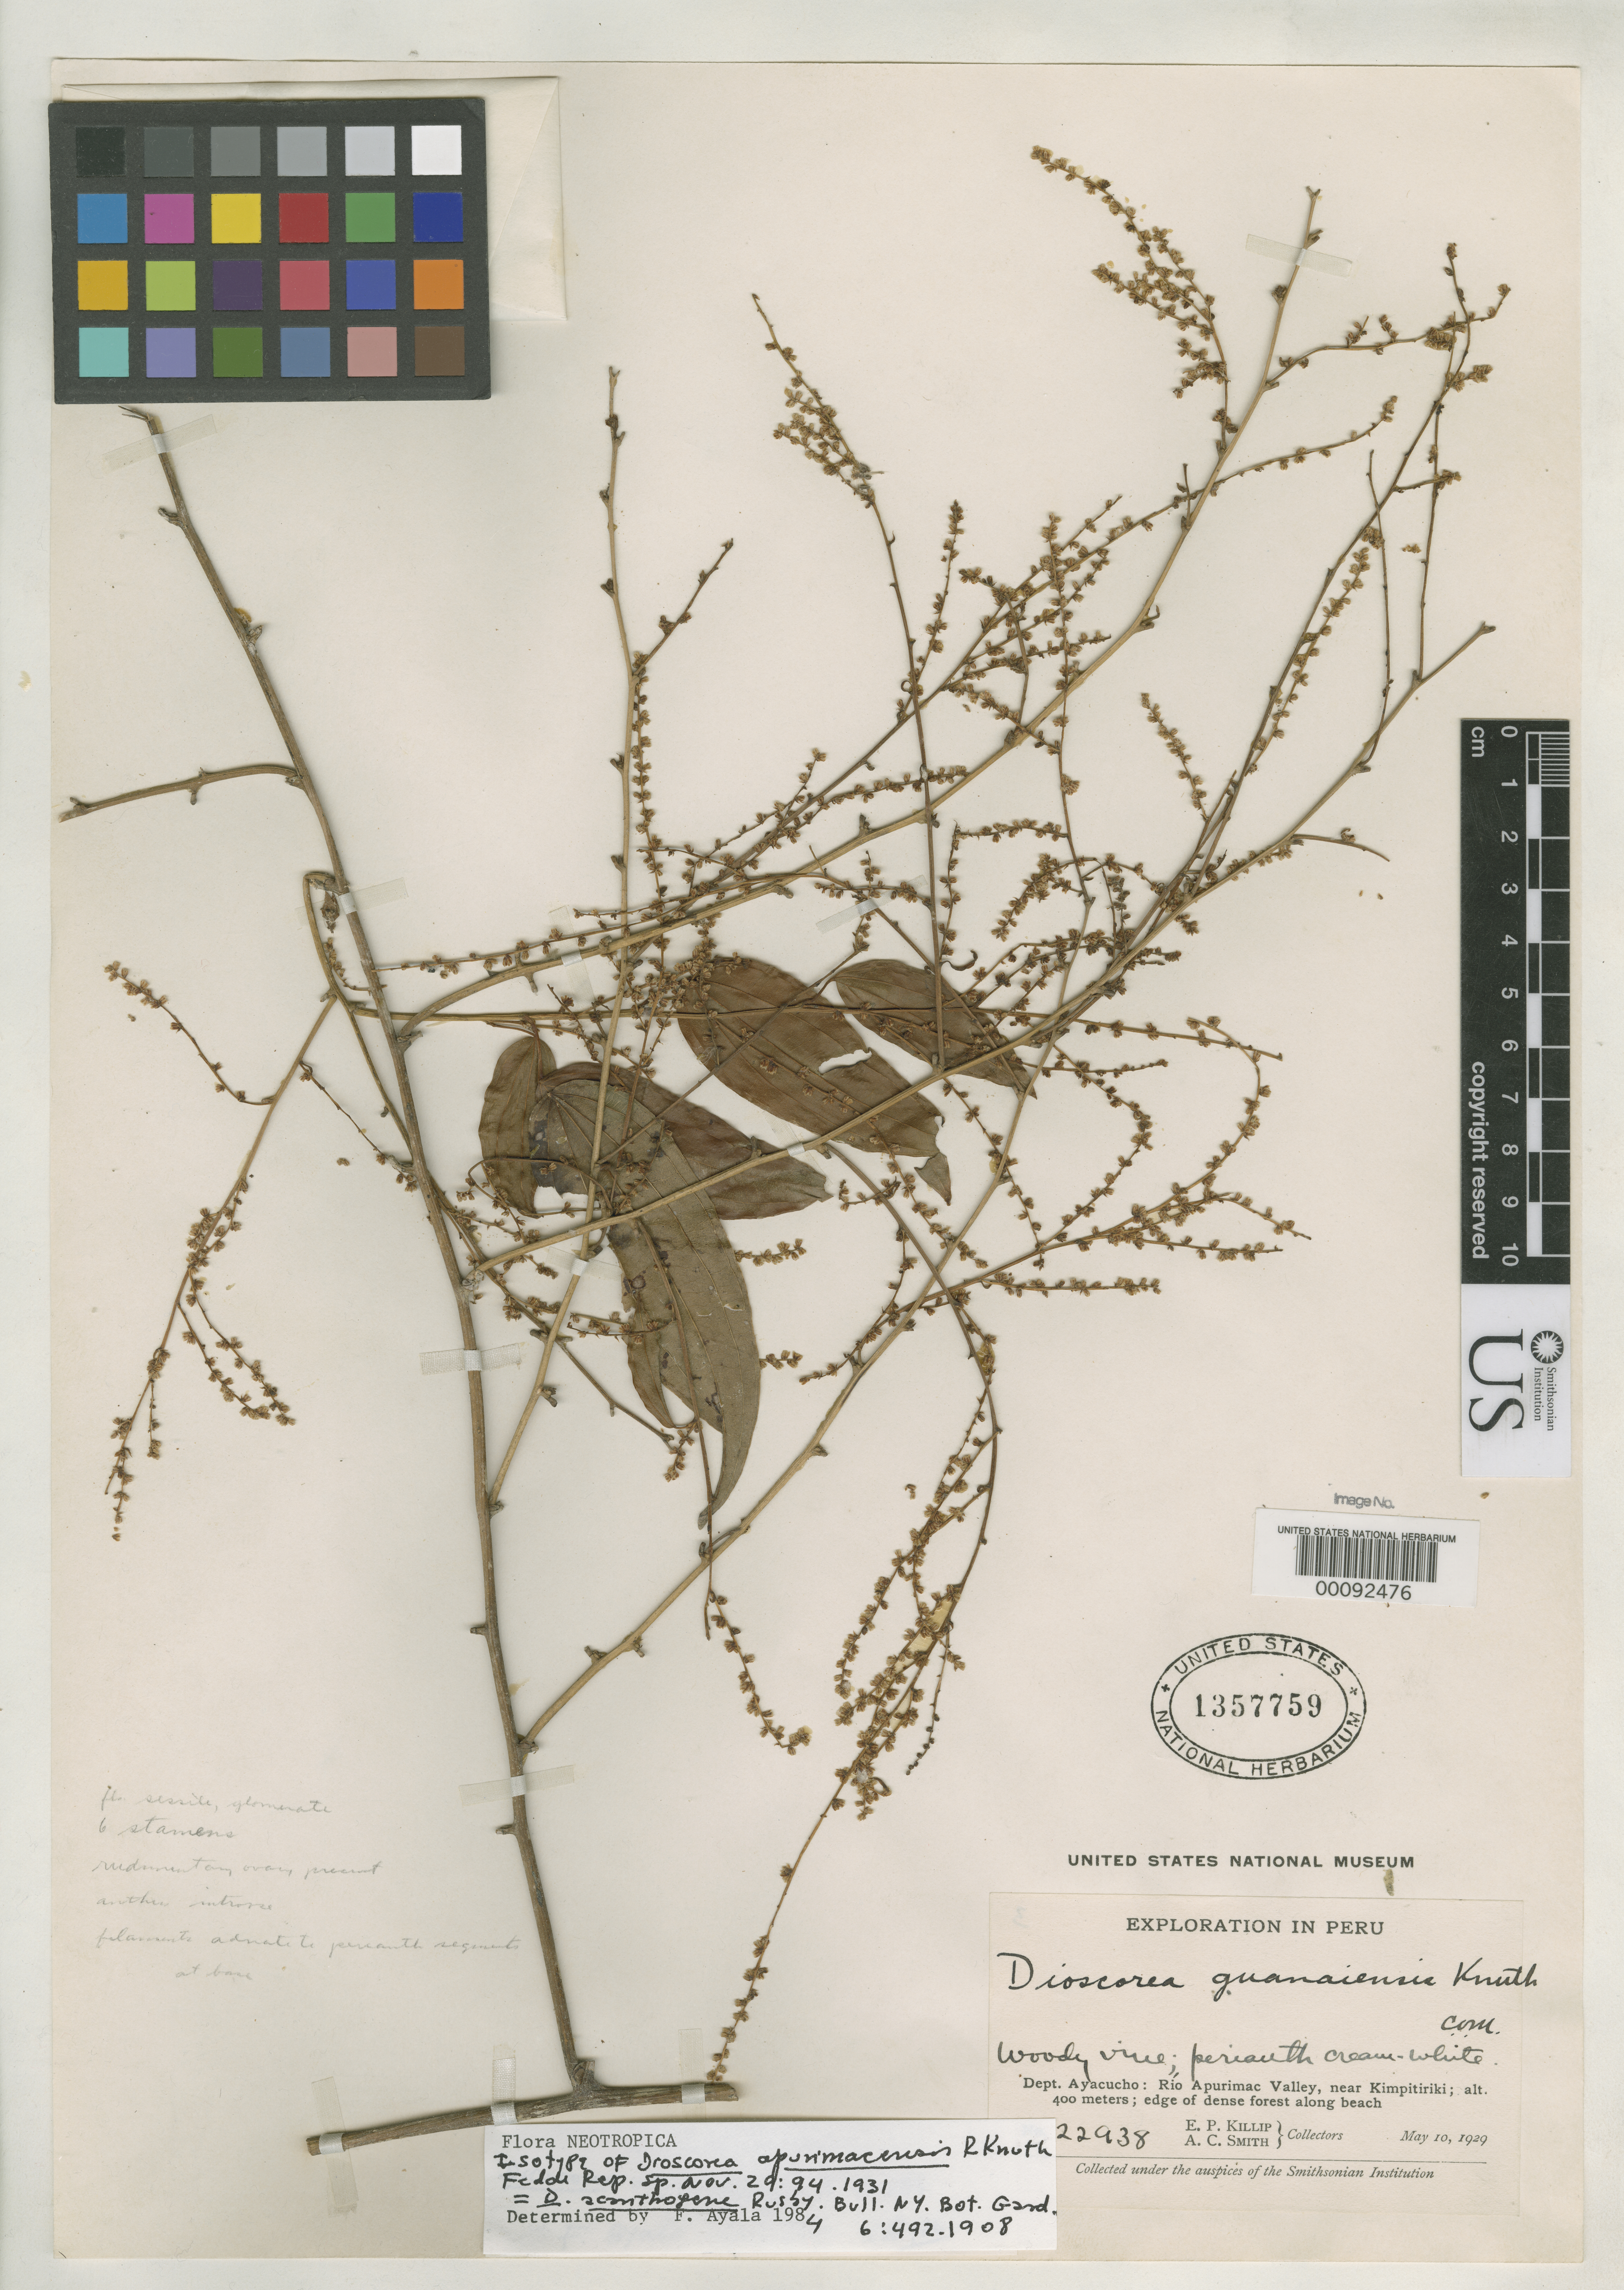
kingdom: Plantae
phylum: Tracheophyta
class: Liliopsida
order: Dioscoreales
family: Dioscoreaceae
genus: Dioscorea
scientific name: Dioscorea apurimacensis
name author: R. Knuth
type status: Isotype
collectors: E. P. Killip & A. C. Smith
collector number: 22938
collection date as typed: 10 May 1929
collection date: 1929-05-10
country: Peru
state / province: Ayacucho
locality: Río Apurímac valley, near Kimpitiriki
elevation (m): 400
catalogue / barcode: US 1357759